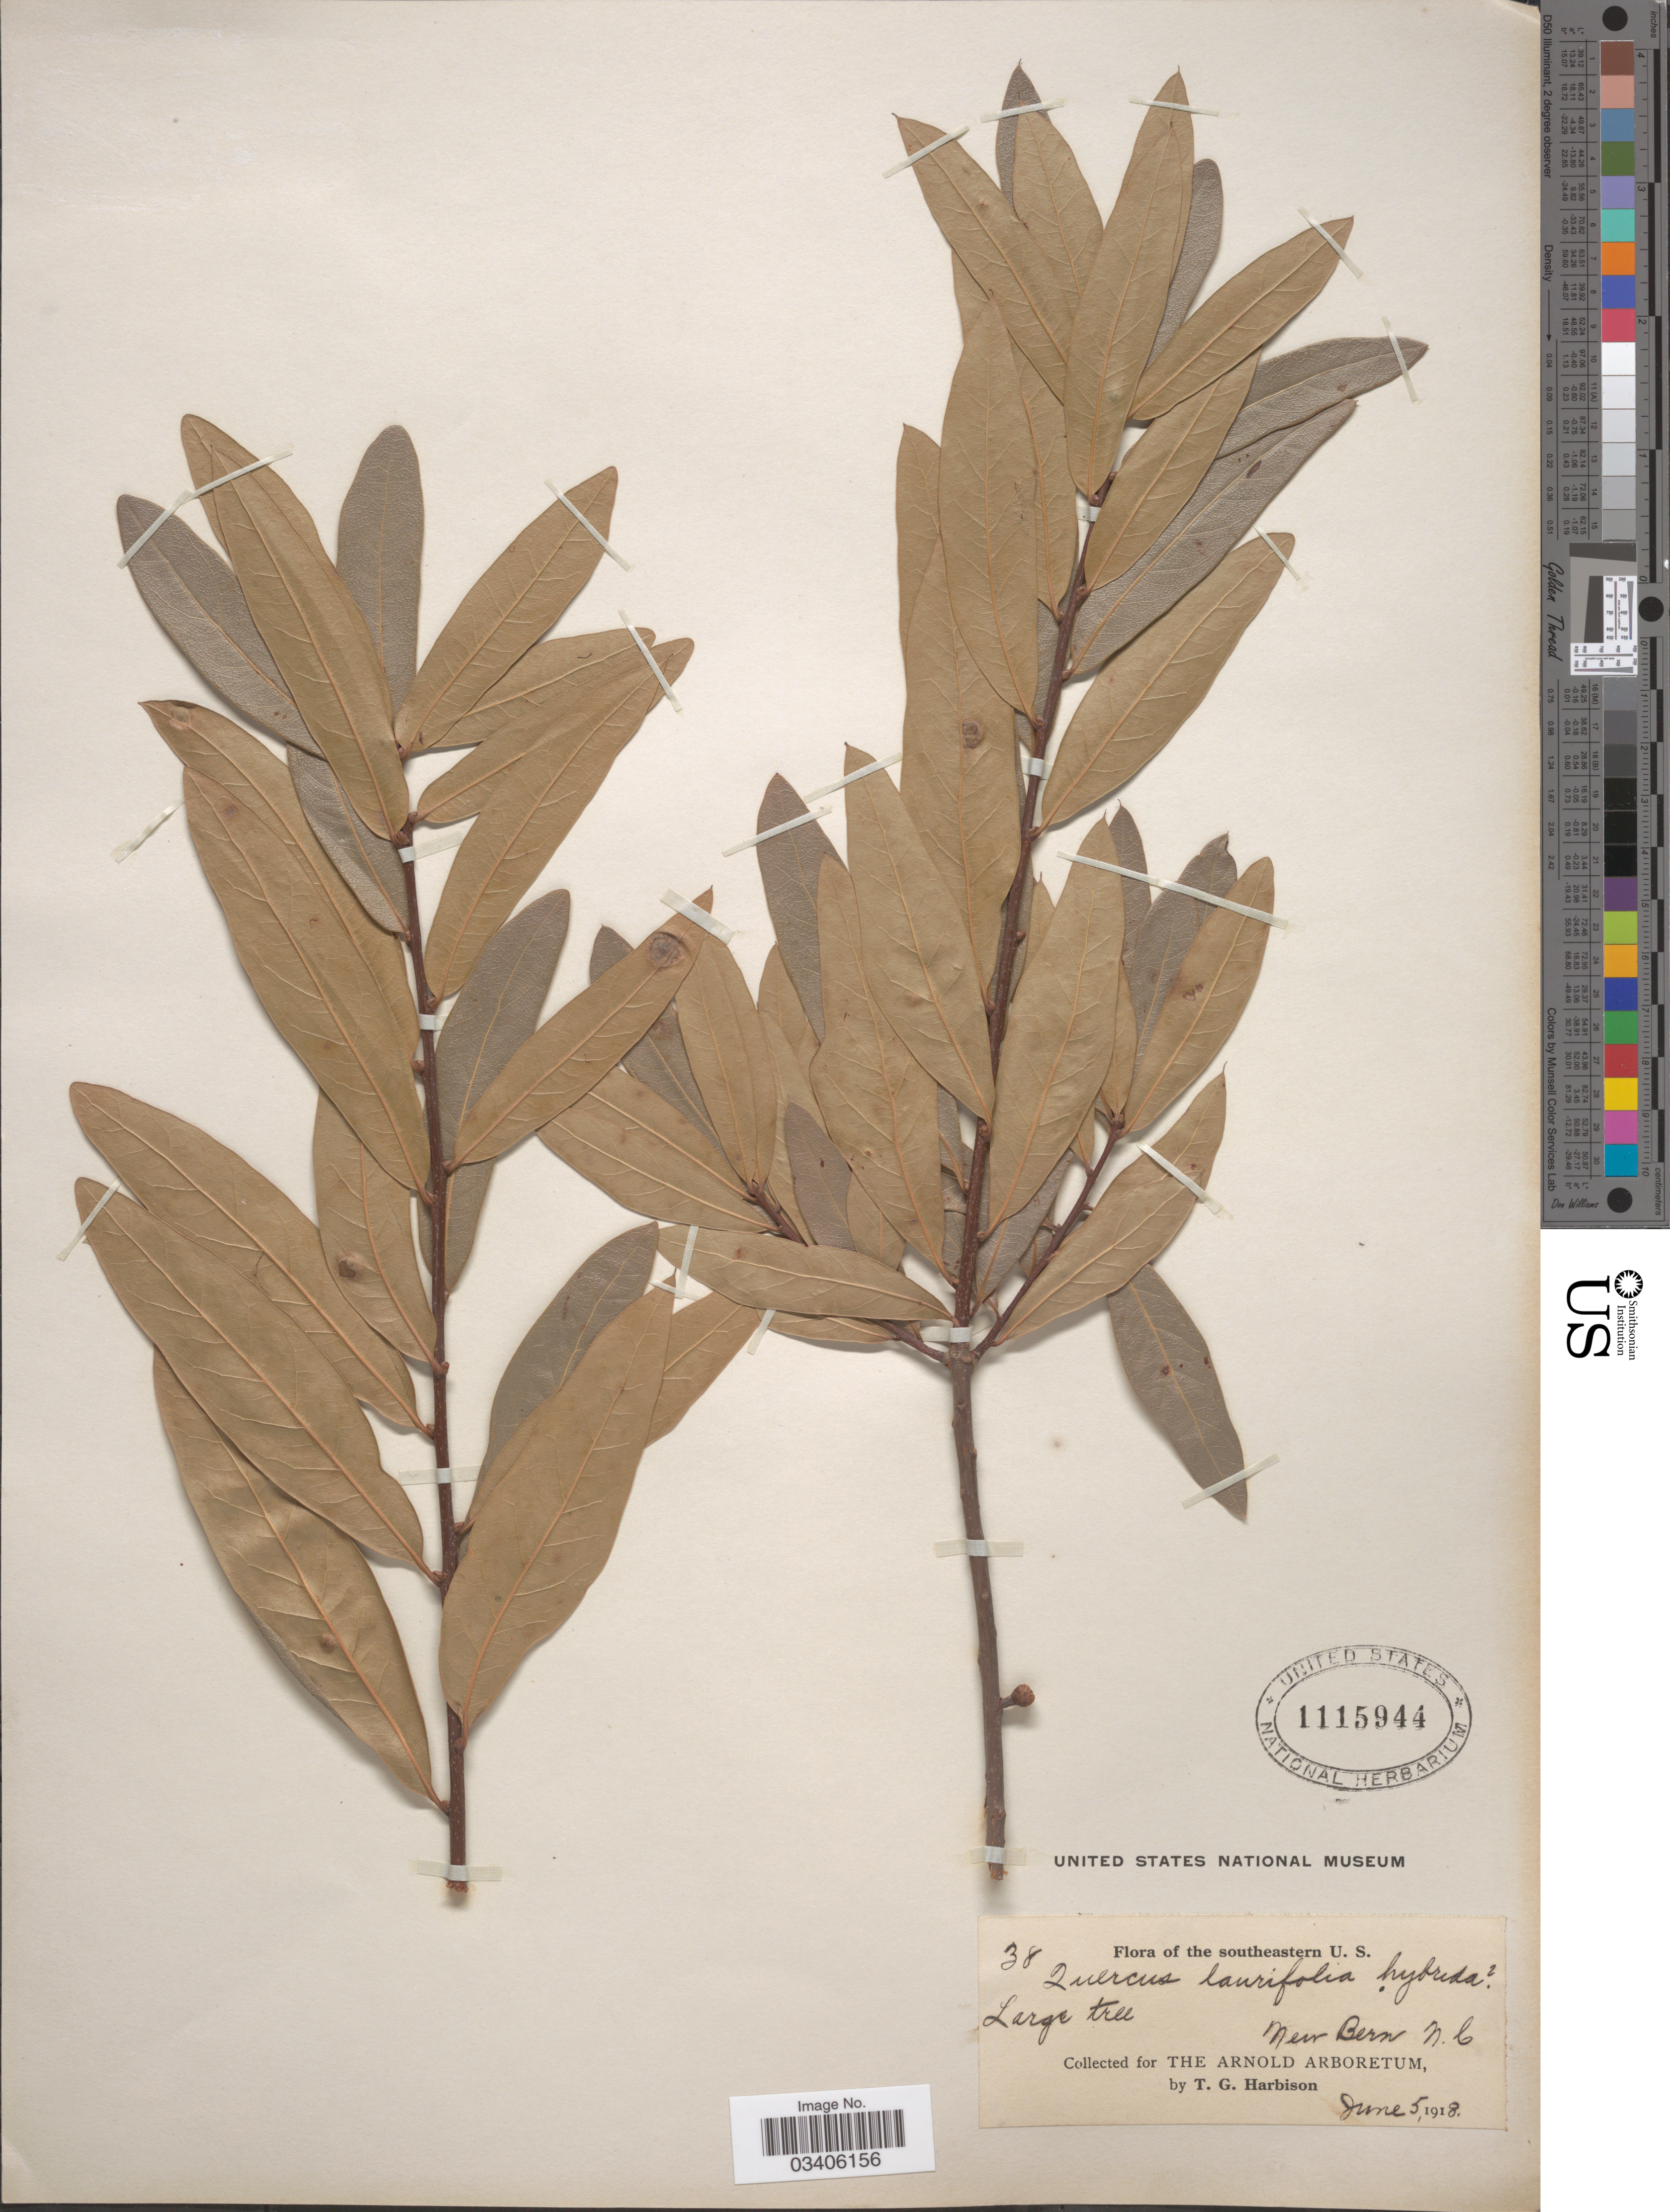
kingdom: Plantae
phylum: Tracheophyta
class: Magnoliopsida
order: Fagales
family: Fagaceae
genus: Quercus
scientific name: Quercus laurifolia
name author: Michx.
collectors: T. Harbison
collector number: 38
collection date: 1918-06-05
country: United States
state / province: North Carolina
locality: Southeastern U. S. New Bern.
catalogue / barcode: US 1115944